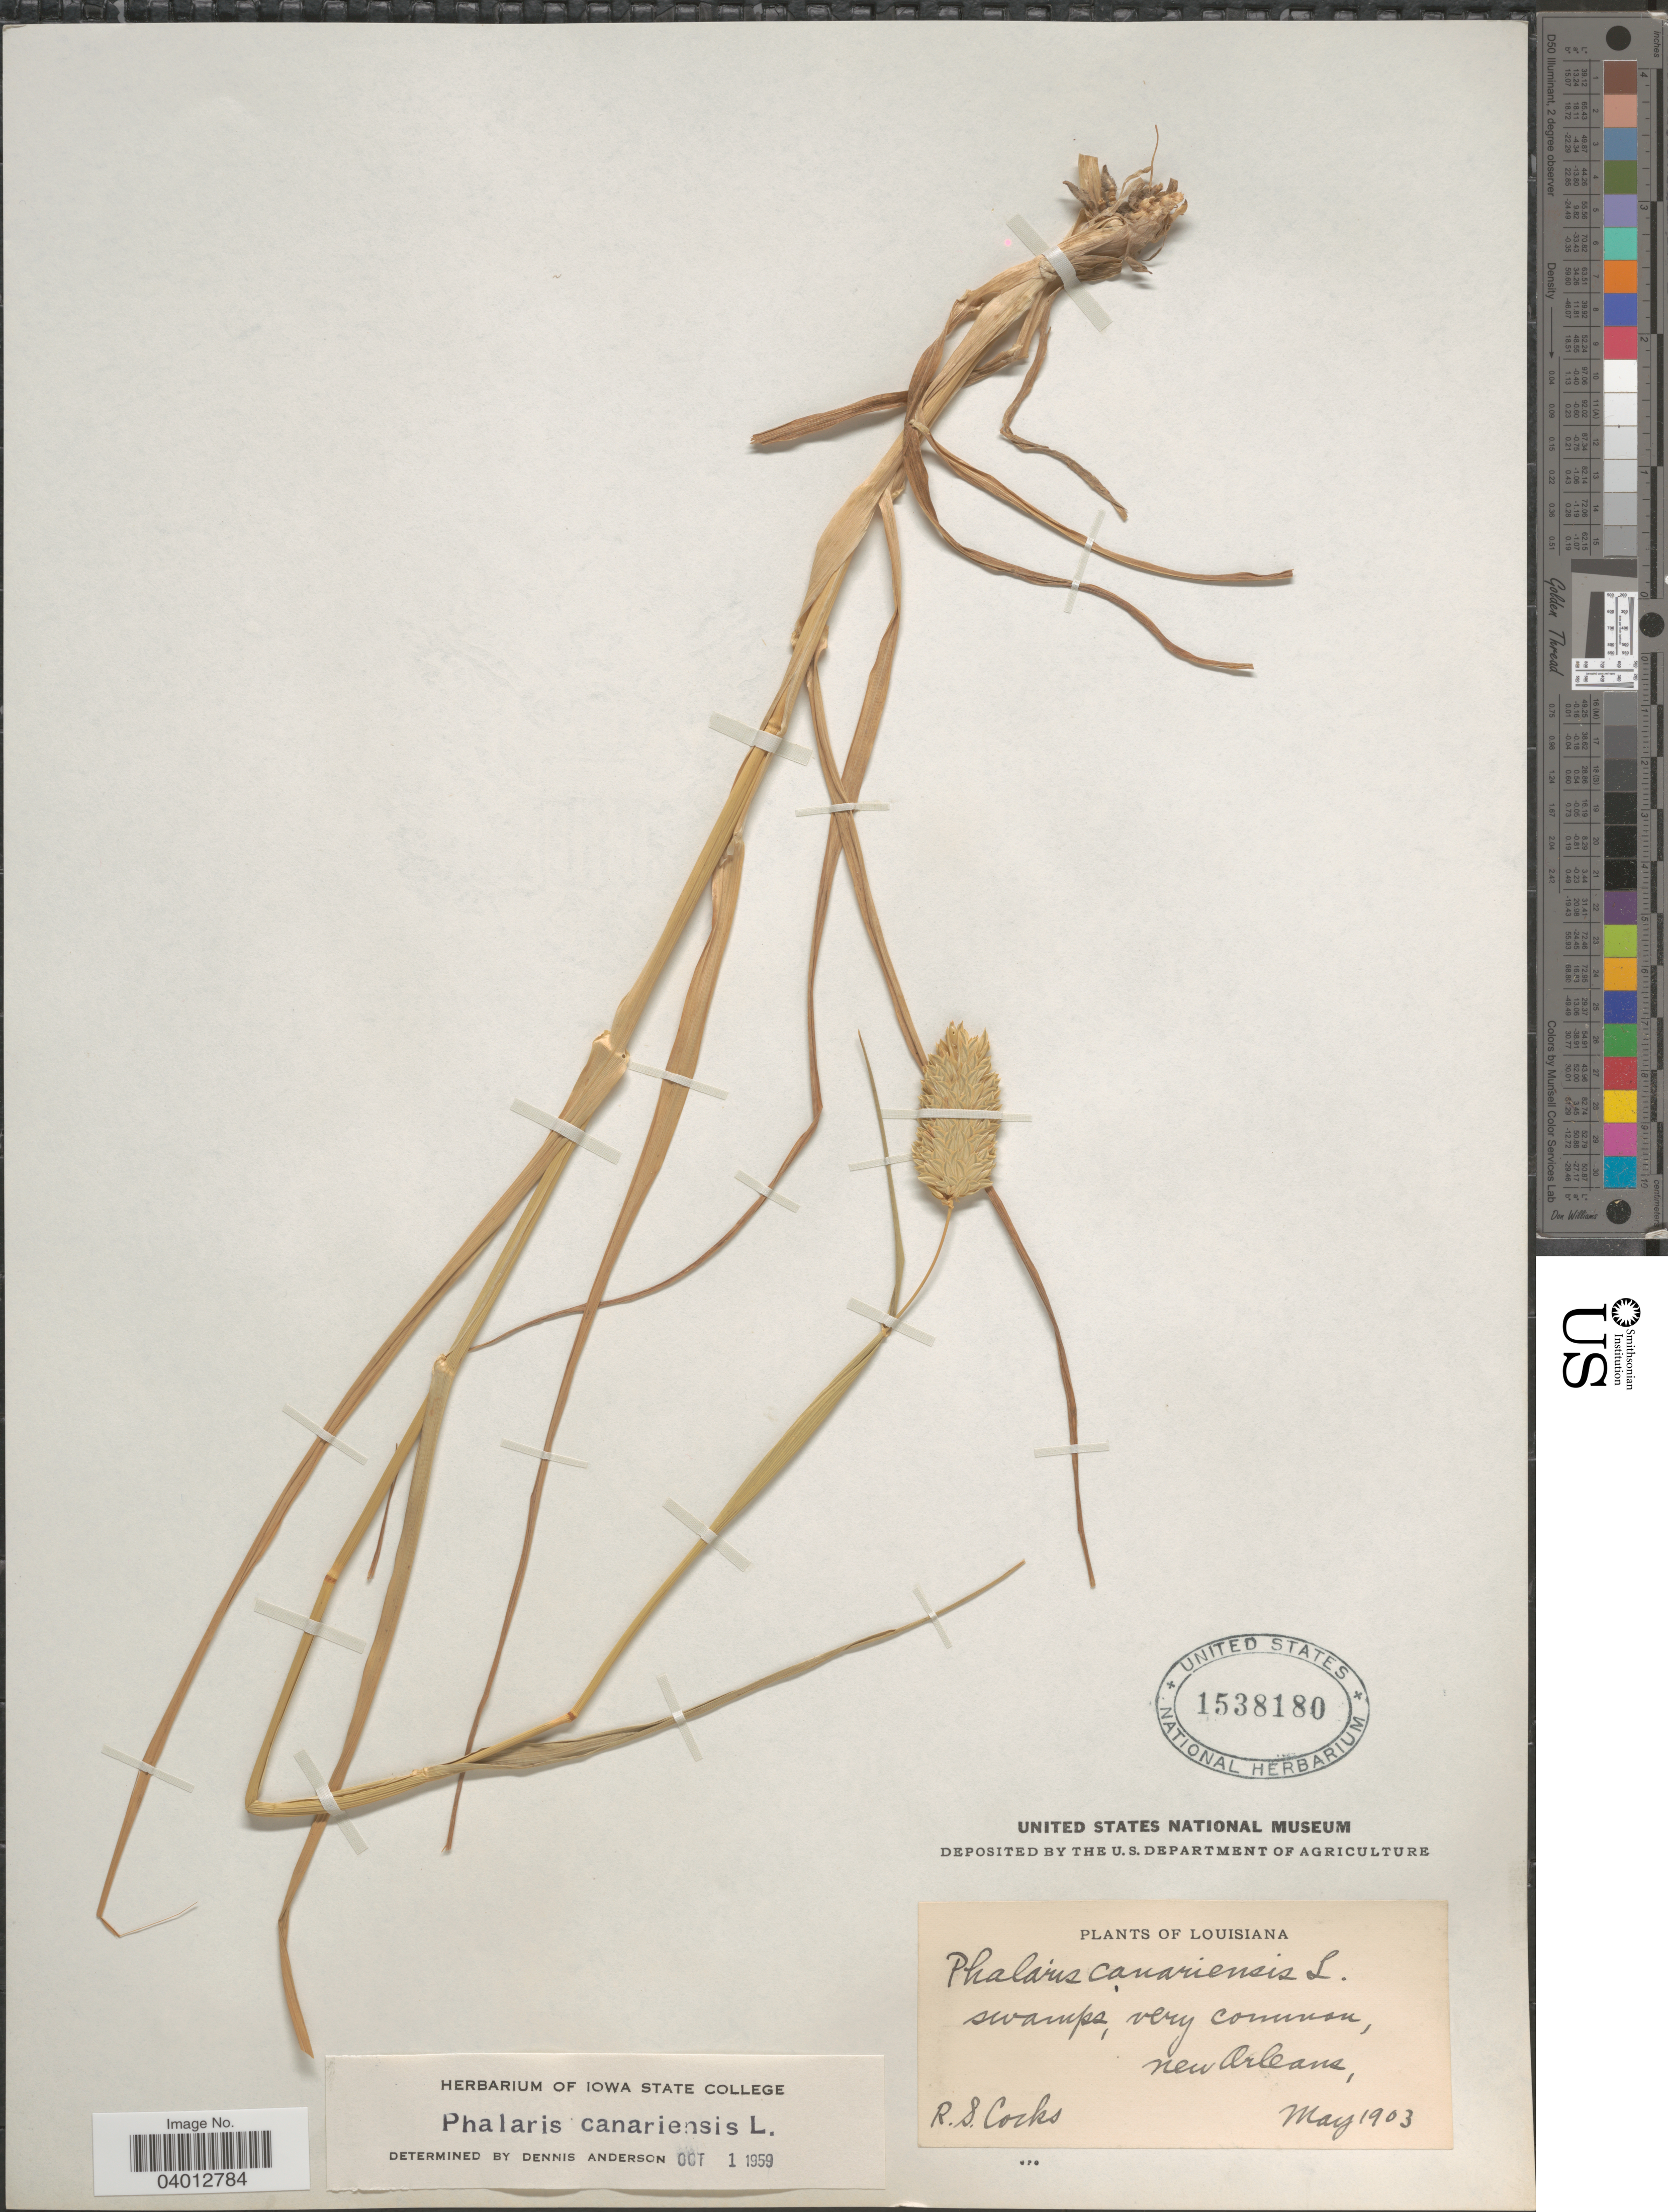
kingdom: Plantae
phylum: Tracheophyta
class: Liliopsida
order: Poales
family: Poaceae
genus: Phalaris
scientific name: Phalaris canariensis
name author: L.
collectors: R. Cocks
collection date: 1903-05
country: United States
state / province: Louisiana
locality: New Orleans.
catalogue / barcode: US 1538180